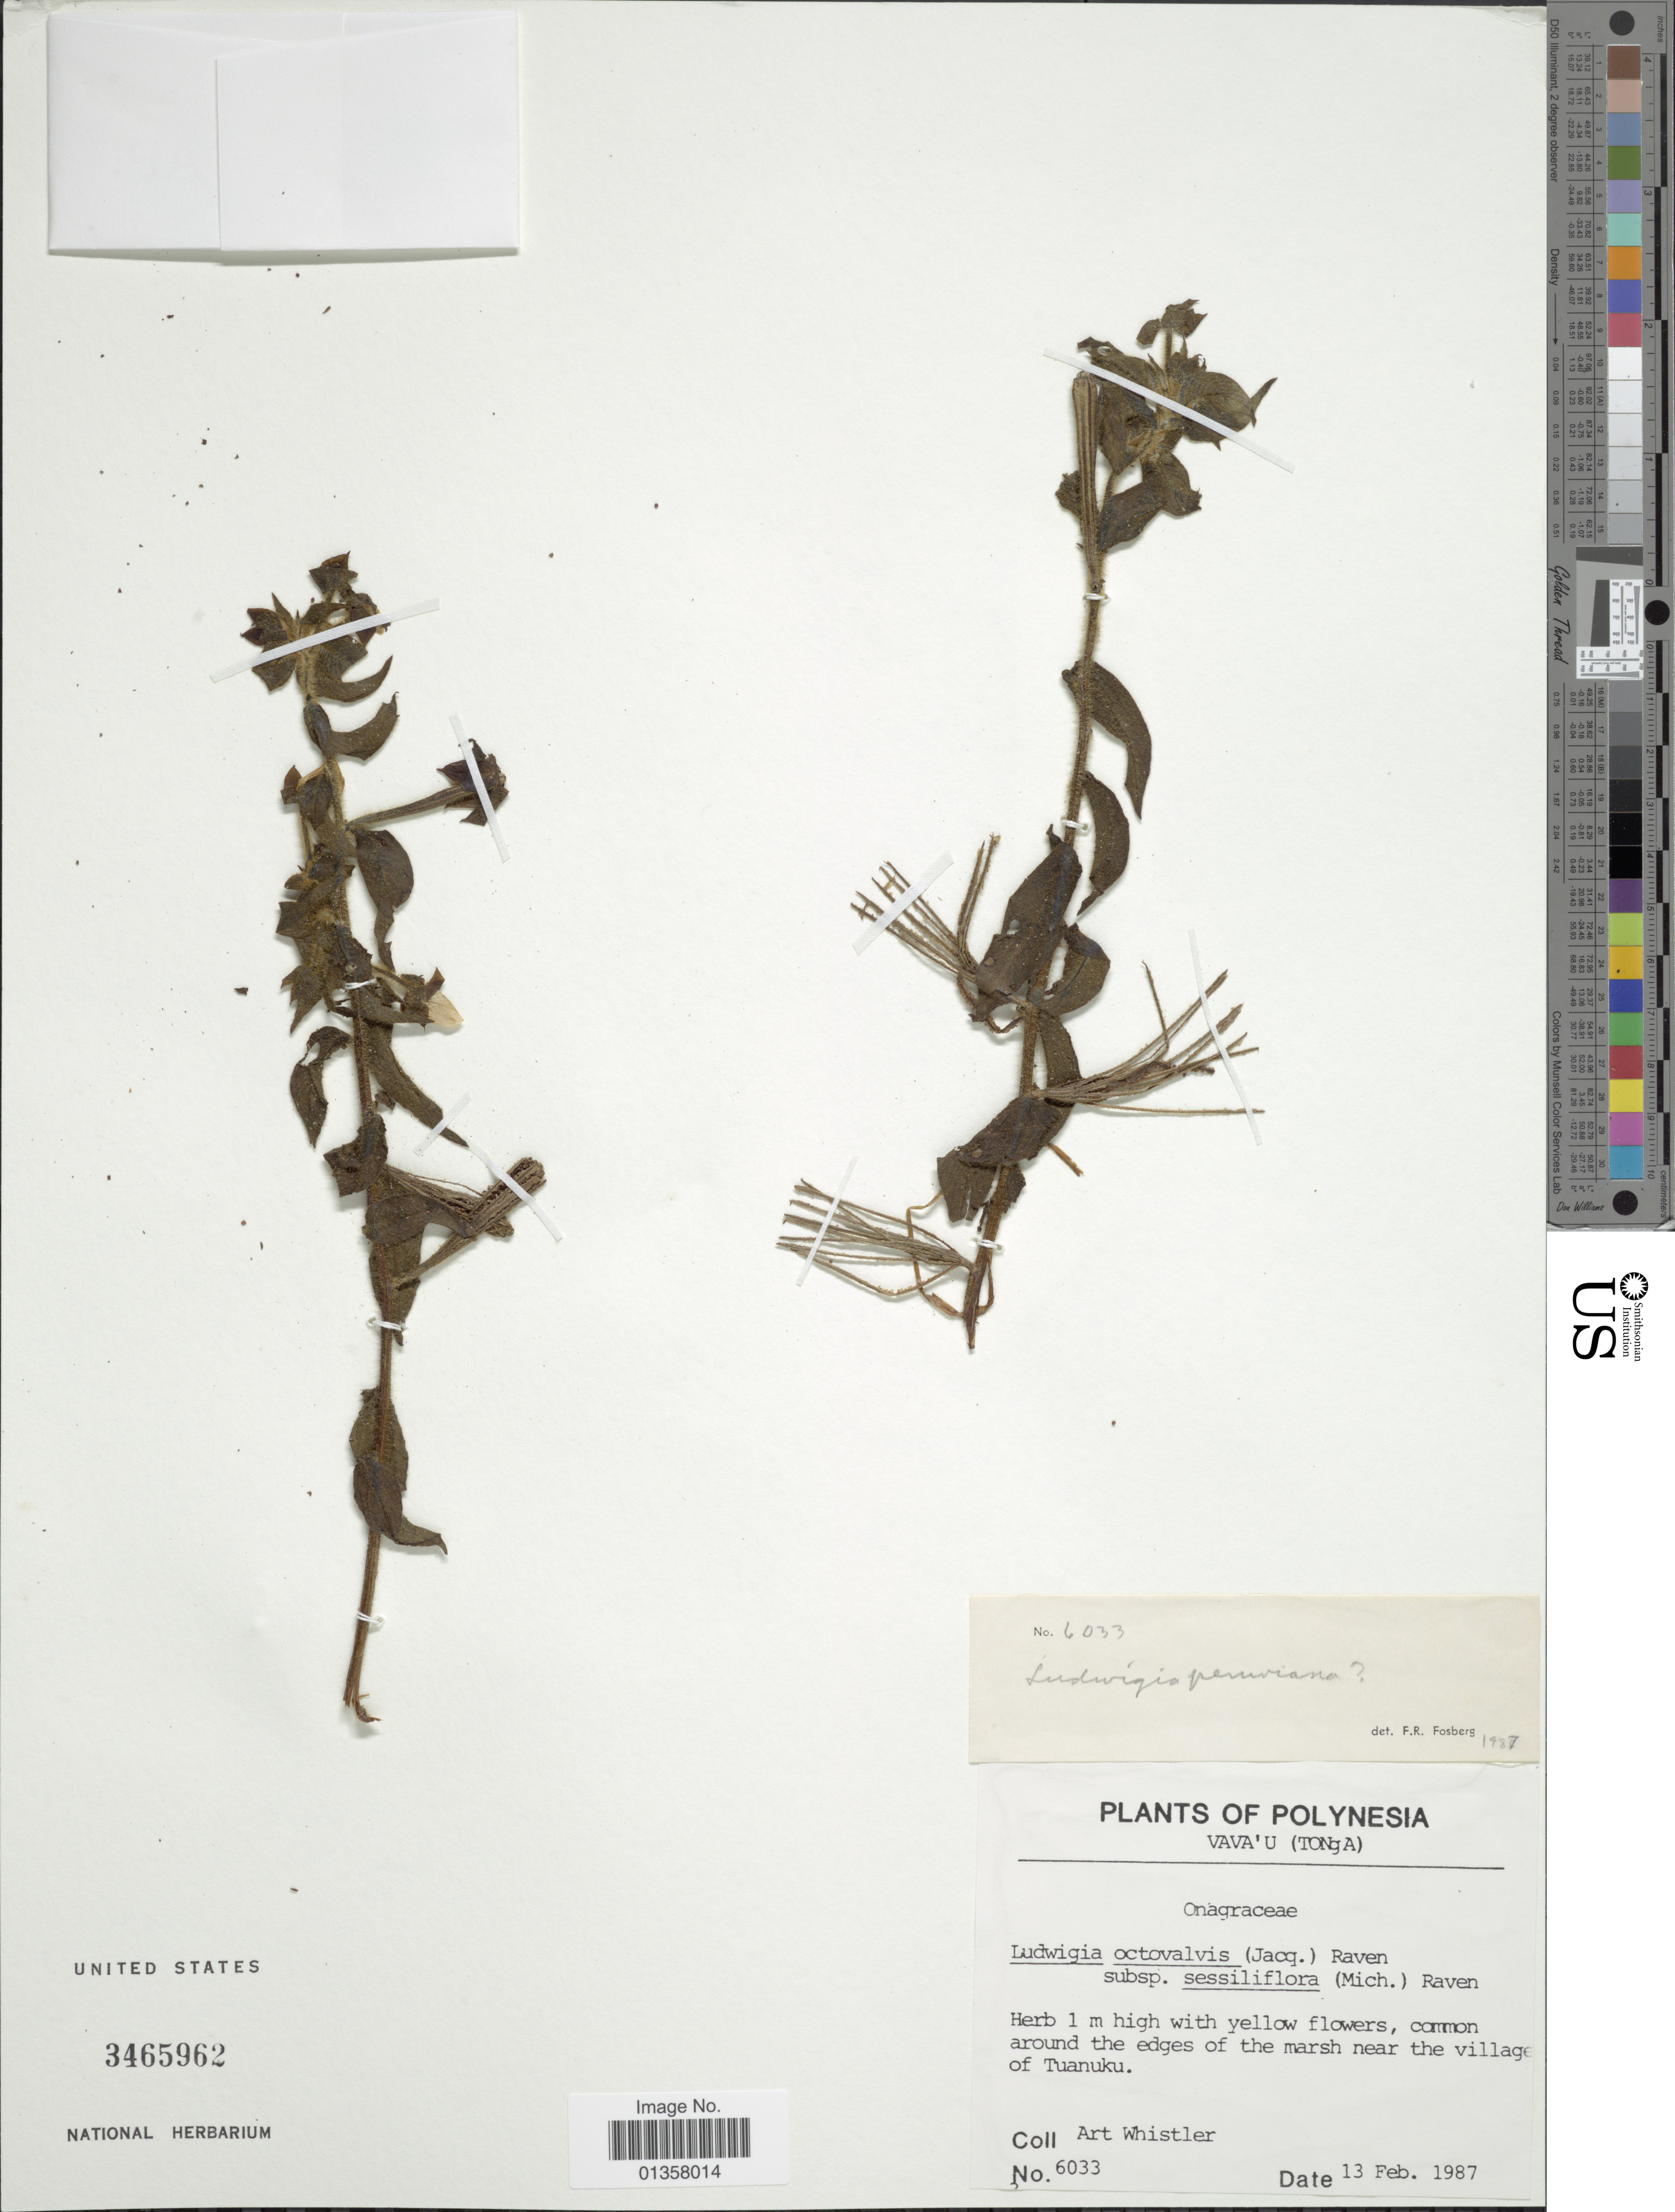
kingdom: Plantae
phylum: Tracheophyta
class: Magnoliopsida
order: Myrtales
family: Onagraceae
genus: Ludwigia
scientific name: Ludwigia octovalvis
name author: (Jacq.) P.H. Raven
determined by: Wagner, W. L., (BOT), Smithsonian Institution - National Museum of Natural History (UNITED STATES)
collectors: A. Whistler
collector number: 6033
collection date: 1987-02-13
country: Tonga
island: Vava'u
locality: Vava'u (Tonga), around the edges of the marsh near the village of Tuanuku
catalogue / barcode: US 3465962